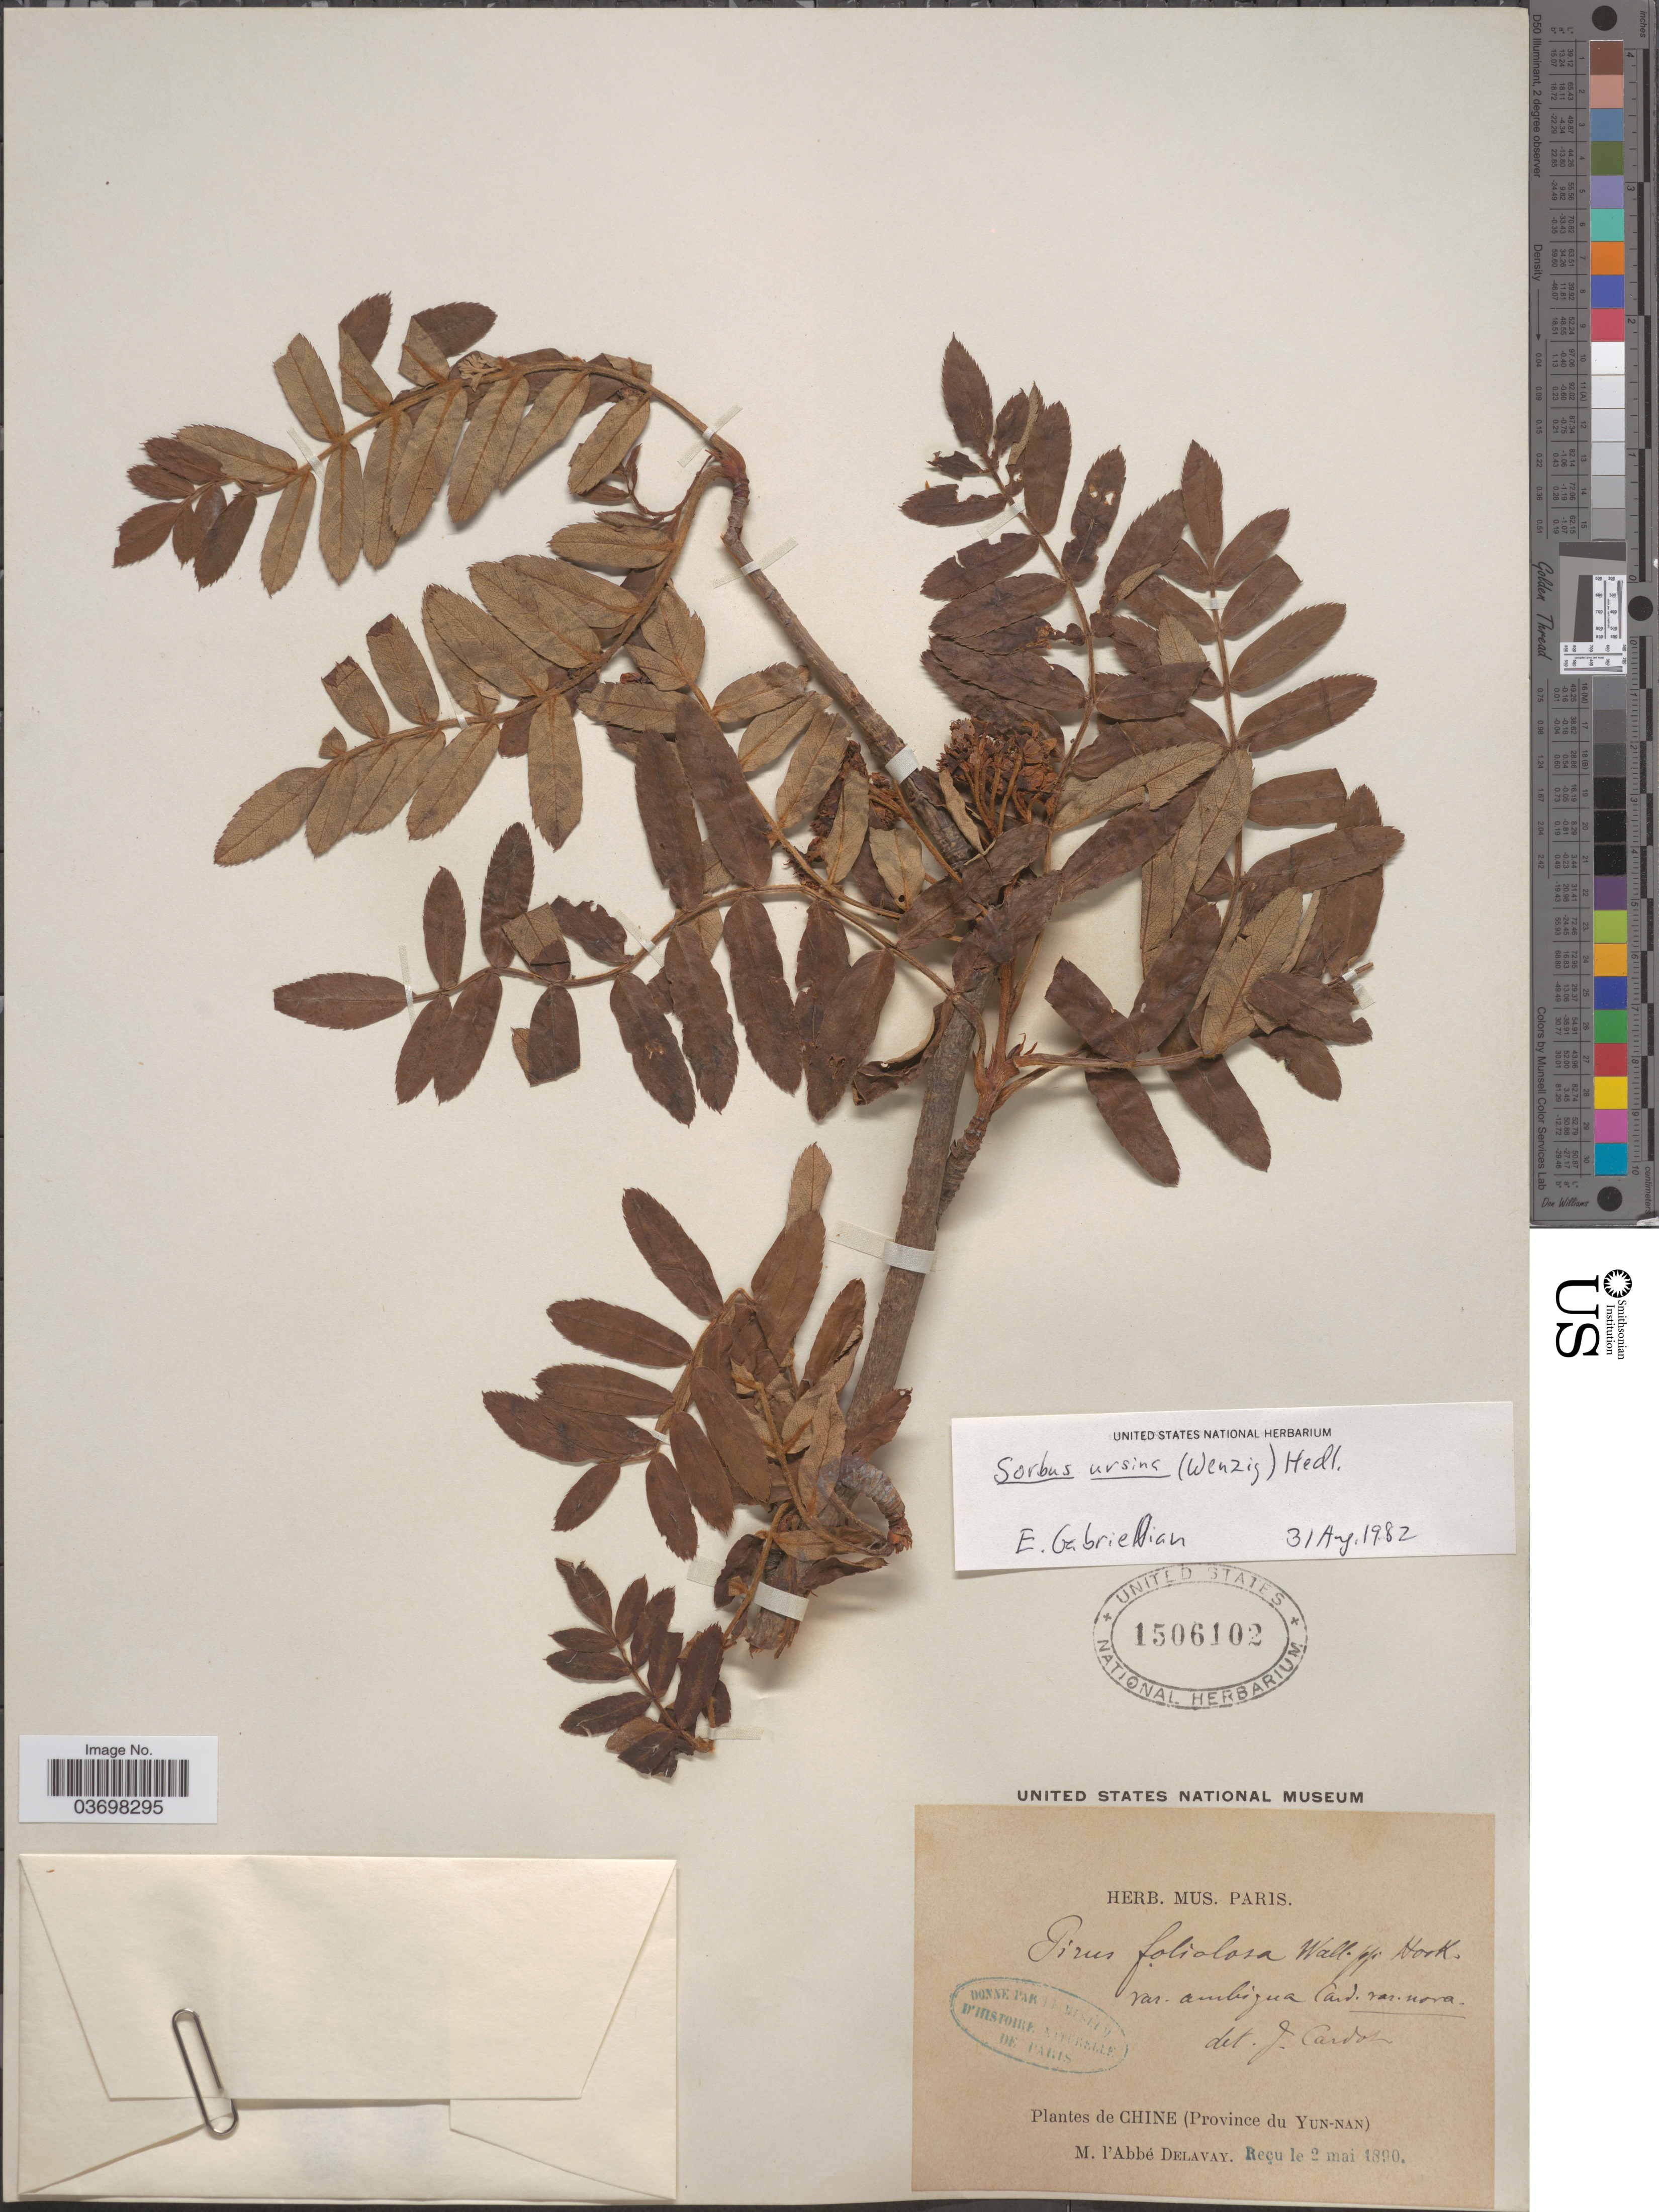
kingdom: Plantae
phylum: Tracheophyta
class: Magnoliopsida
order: Rosales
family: Rosaceae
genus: Sorbus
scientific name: Sorbus kiukiangensis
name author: T.T. Yu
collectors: P. Delavay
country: China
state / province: Yunnan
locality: Chine (Province du Yun-nan).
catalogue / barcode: US 1506102